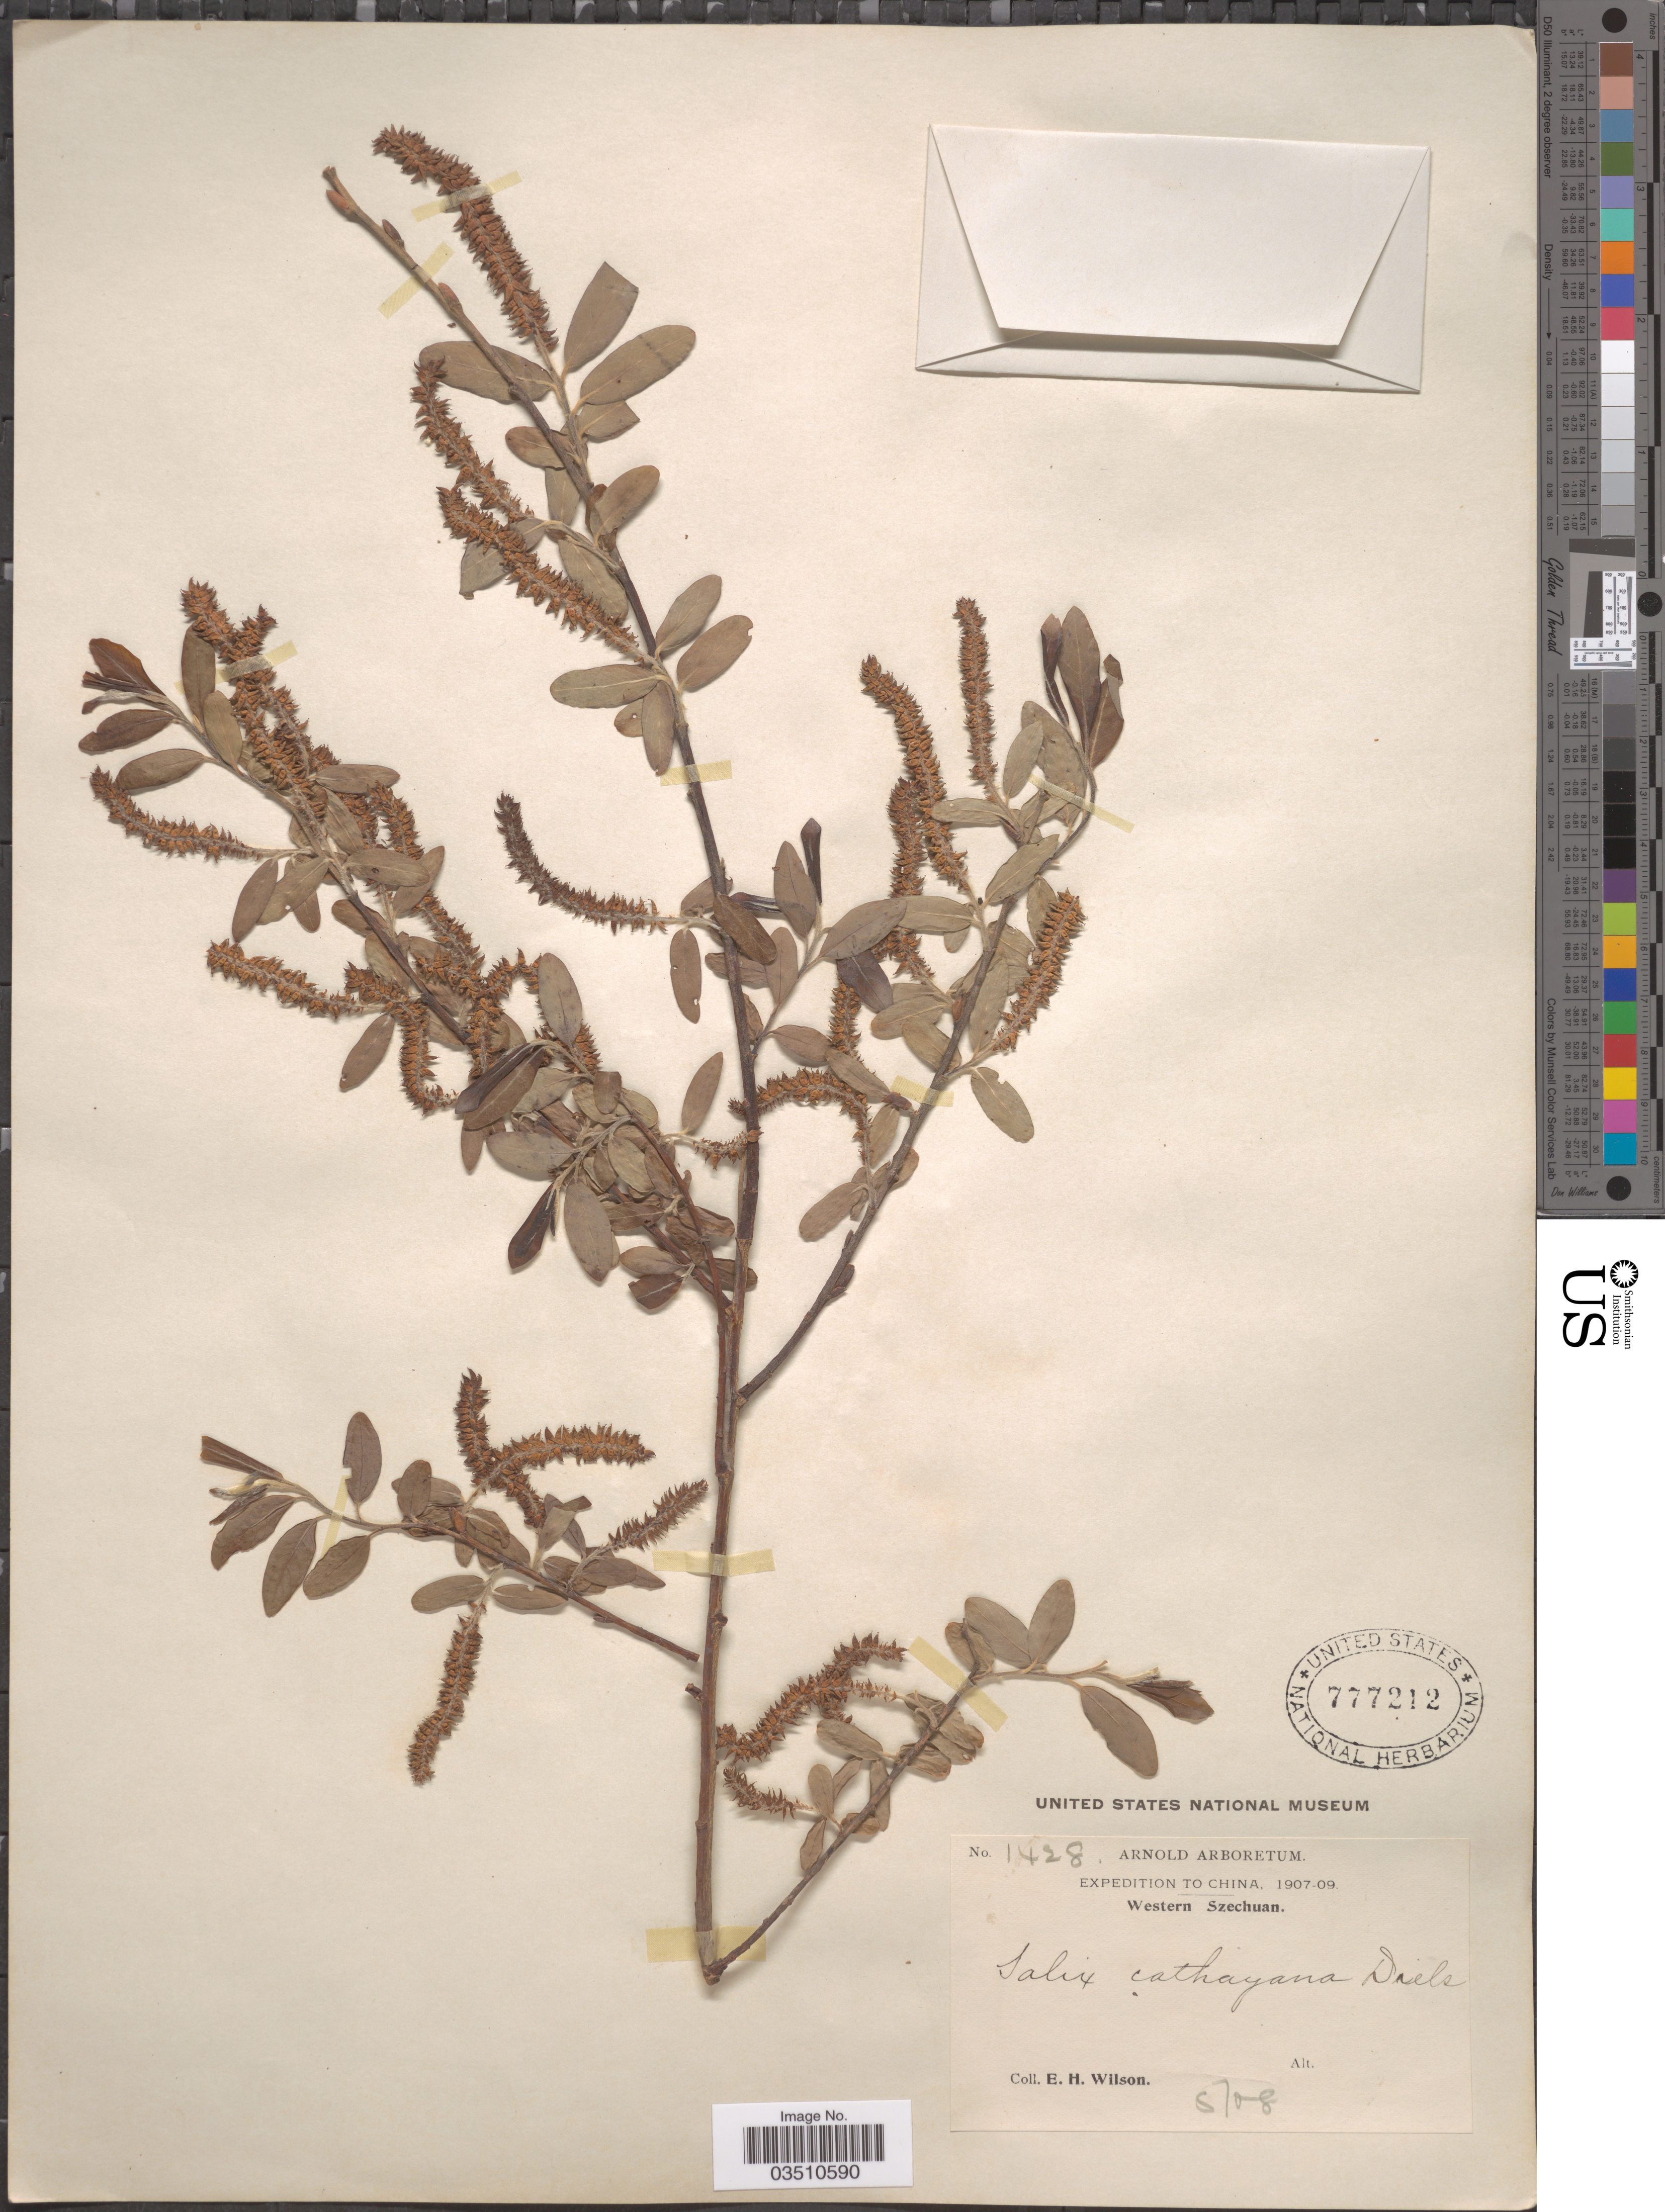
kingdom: Plantae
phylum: Tracheophyta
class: Magnoliopsida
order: Malpighiales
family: Salicaceae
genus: Salix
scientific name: Salix cathayana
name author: Diels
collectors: E. Wilson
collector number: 1428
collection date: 1908-05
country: China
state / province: Sichuan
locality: Western Szechuan.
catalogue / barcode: US 777212